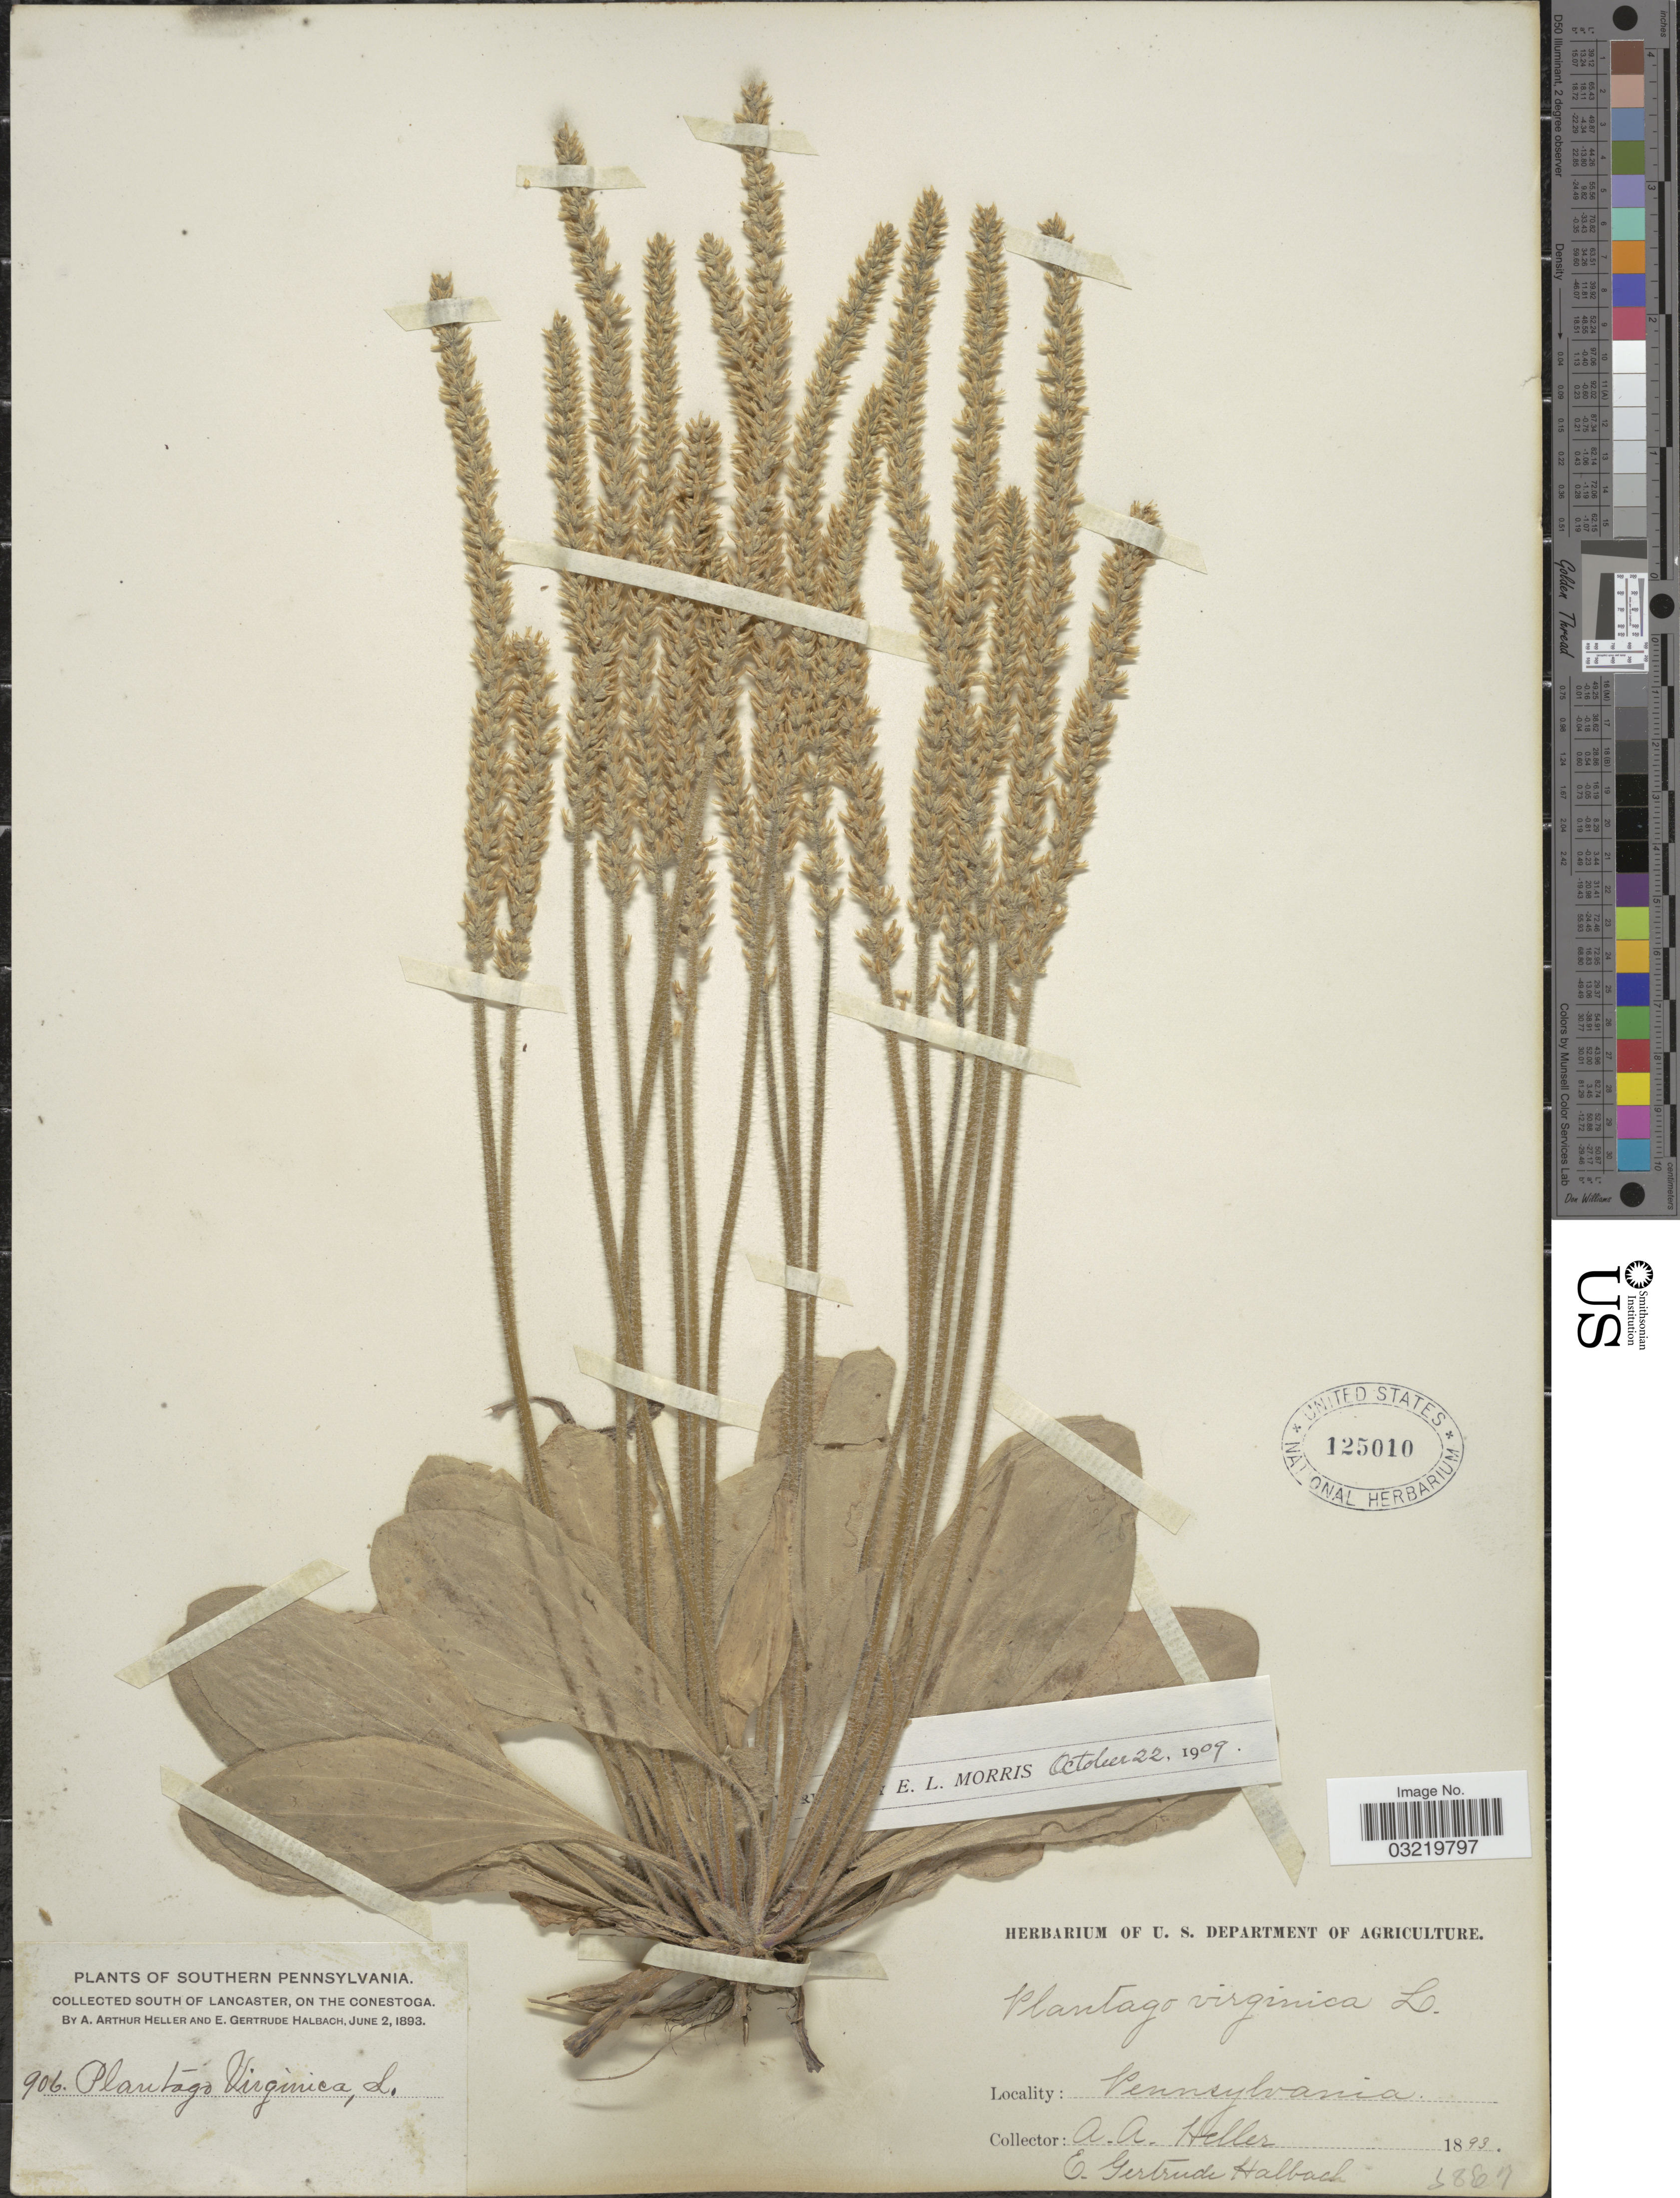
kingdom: Plantae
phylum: Tracheophyta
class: Magnoliopsida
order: Lamiales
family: Plantaginaceae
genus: Plantago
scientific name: Plantago virginica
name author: L.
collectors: A. A. Heller & E. G. Halbach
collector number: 906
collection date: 1893-06-02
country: United States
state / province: Pennsylvania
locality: Southern Pennsylvania. South of Lancaster, on the Conestoga.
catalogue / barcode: US 125010